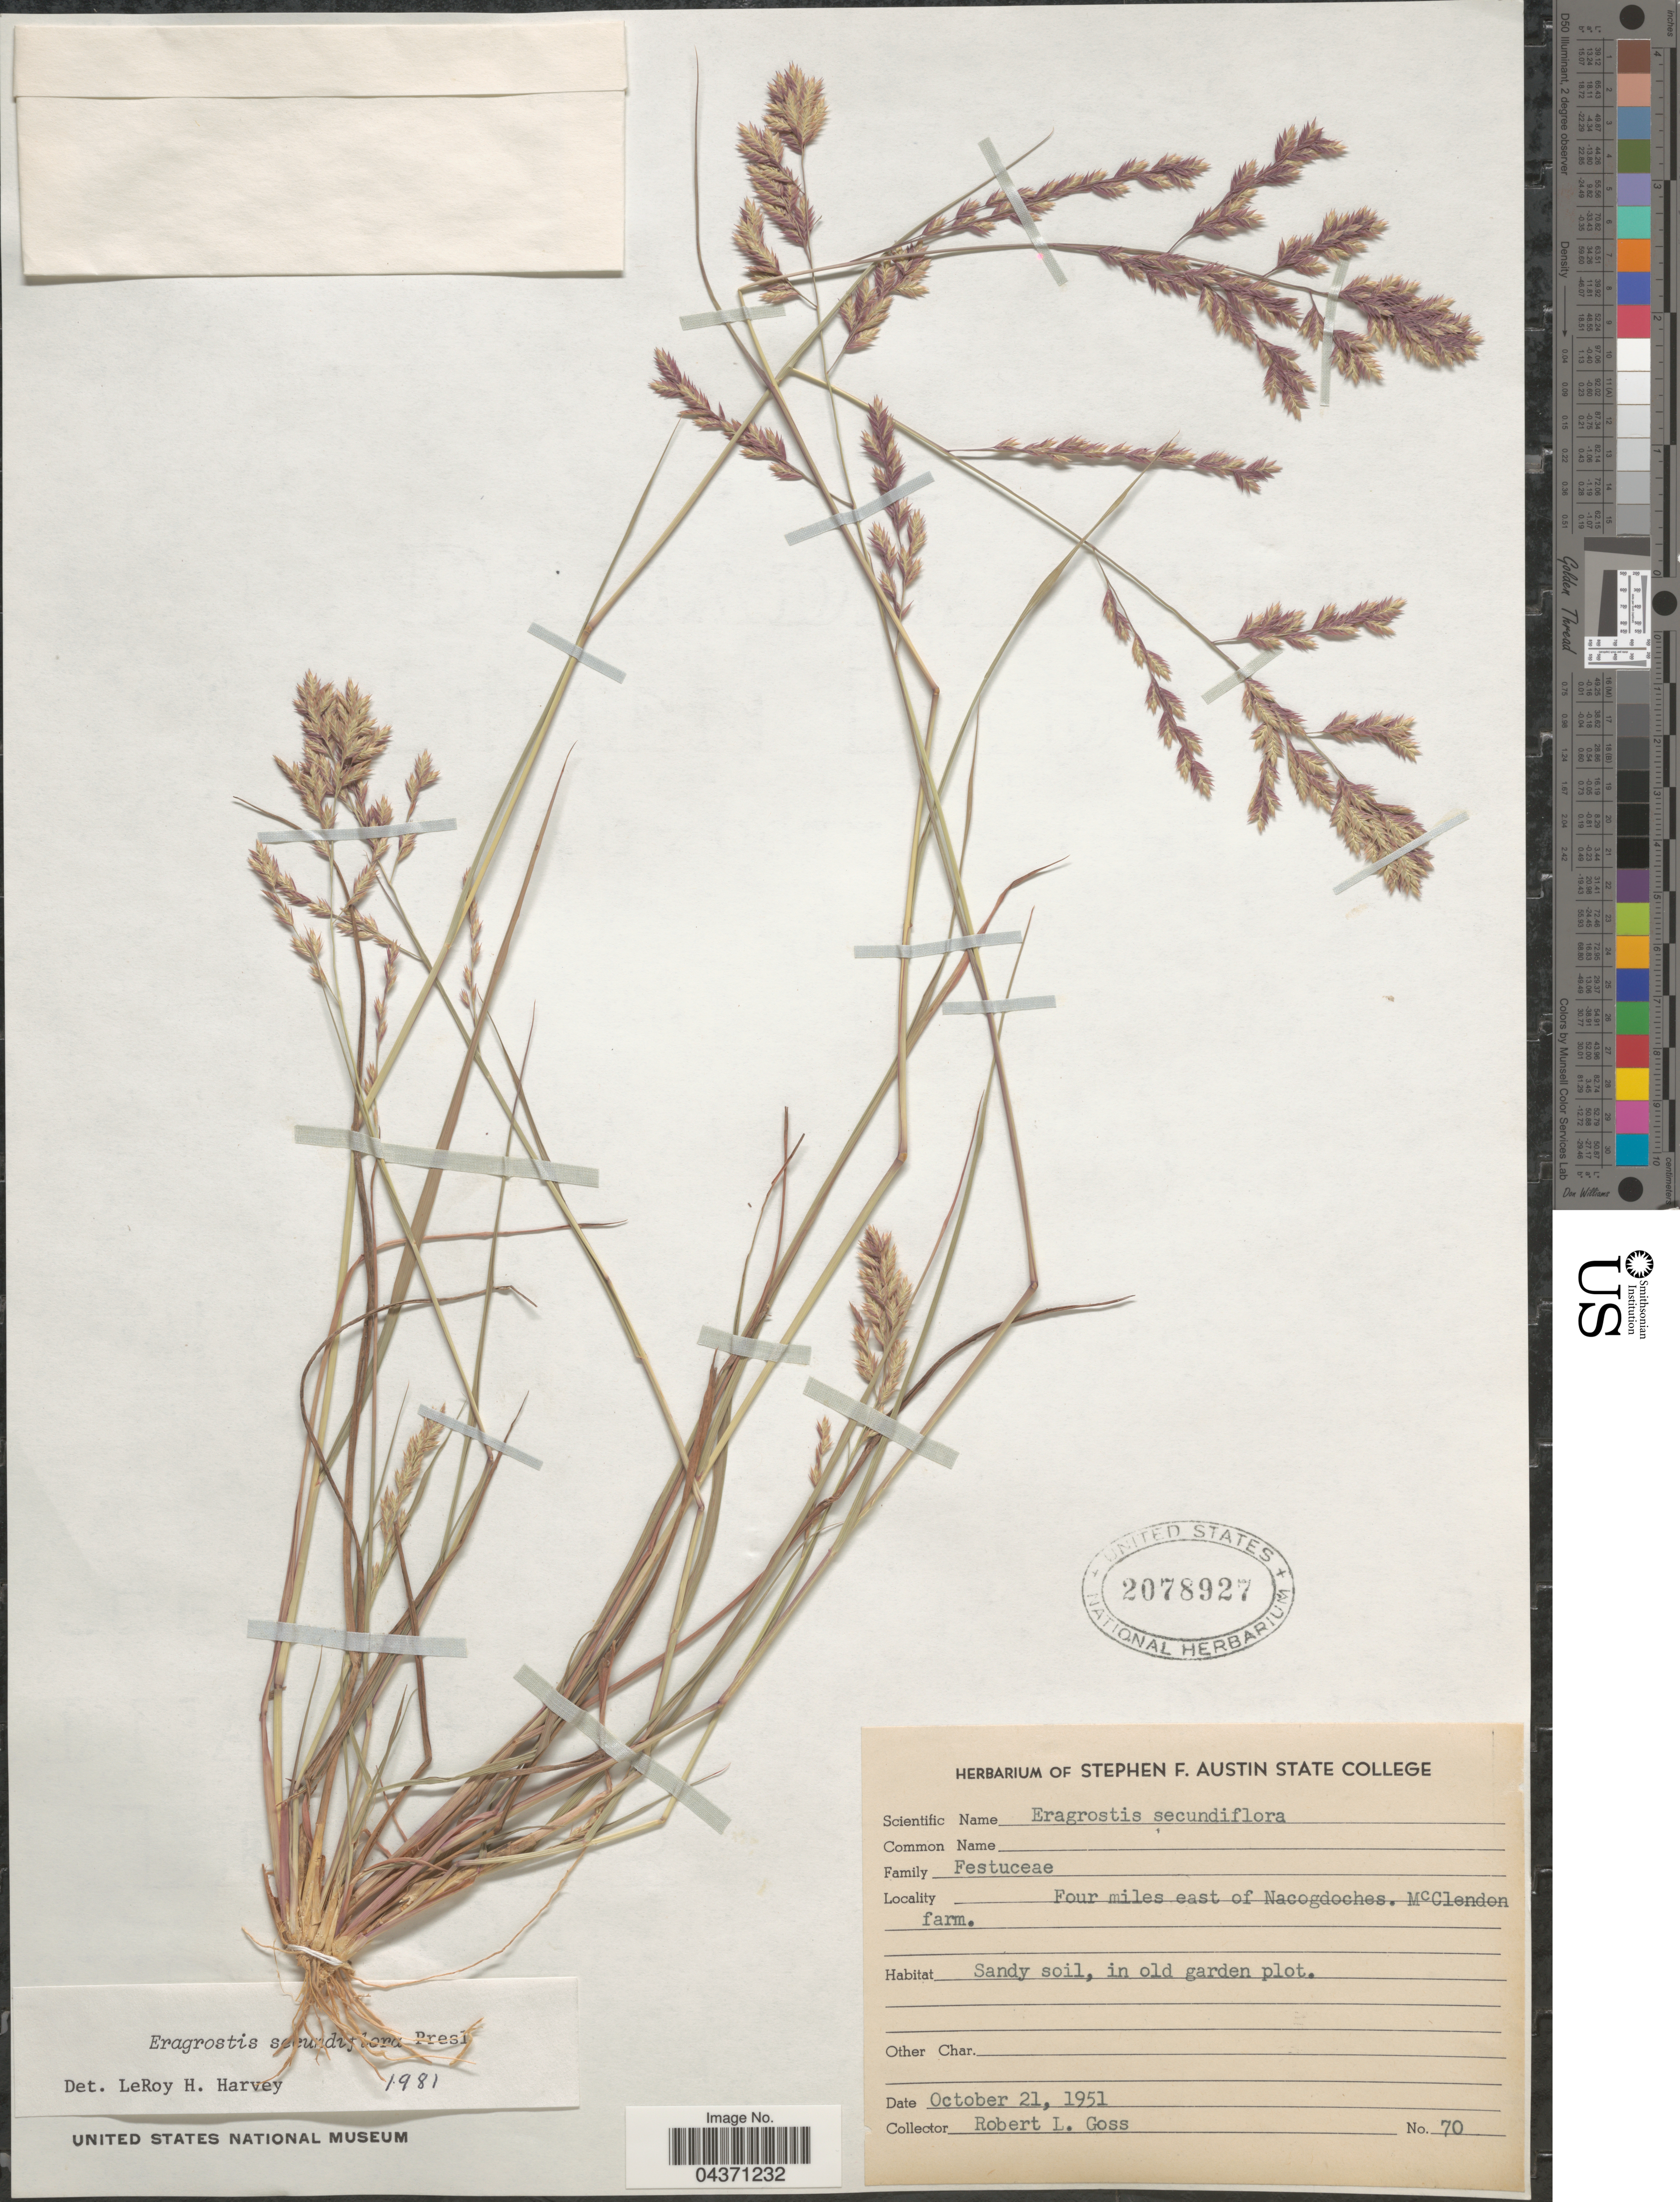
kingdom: Plantae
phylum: Tracheophyta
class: Liliopsida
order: Poales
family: Poaceae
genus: Eragrostis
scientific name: Eragrostis secundiflora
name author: J. Presl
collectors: R. Goss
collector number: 70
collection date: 1951-10-21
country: United States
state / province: Texas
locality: Four miles east of Nacogdoches. McClendon farm. Sandy soil, in old garden plot.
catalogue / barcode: US 2078927